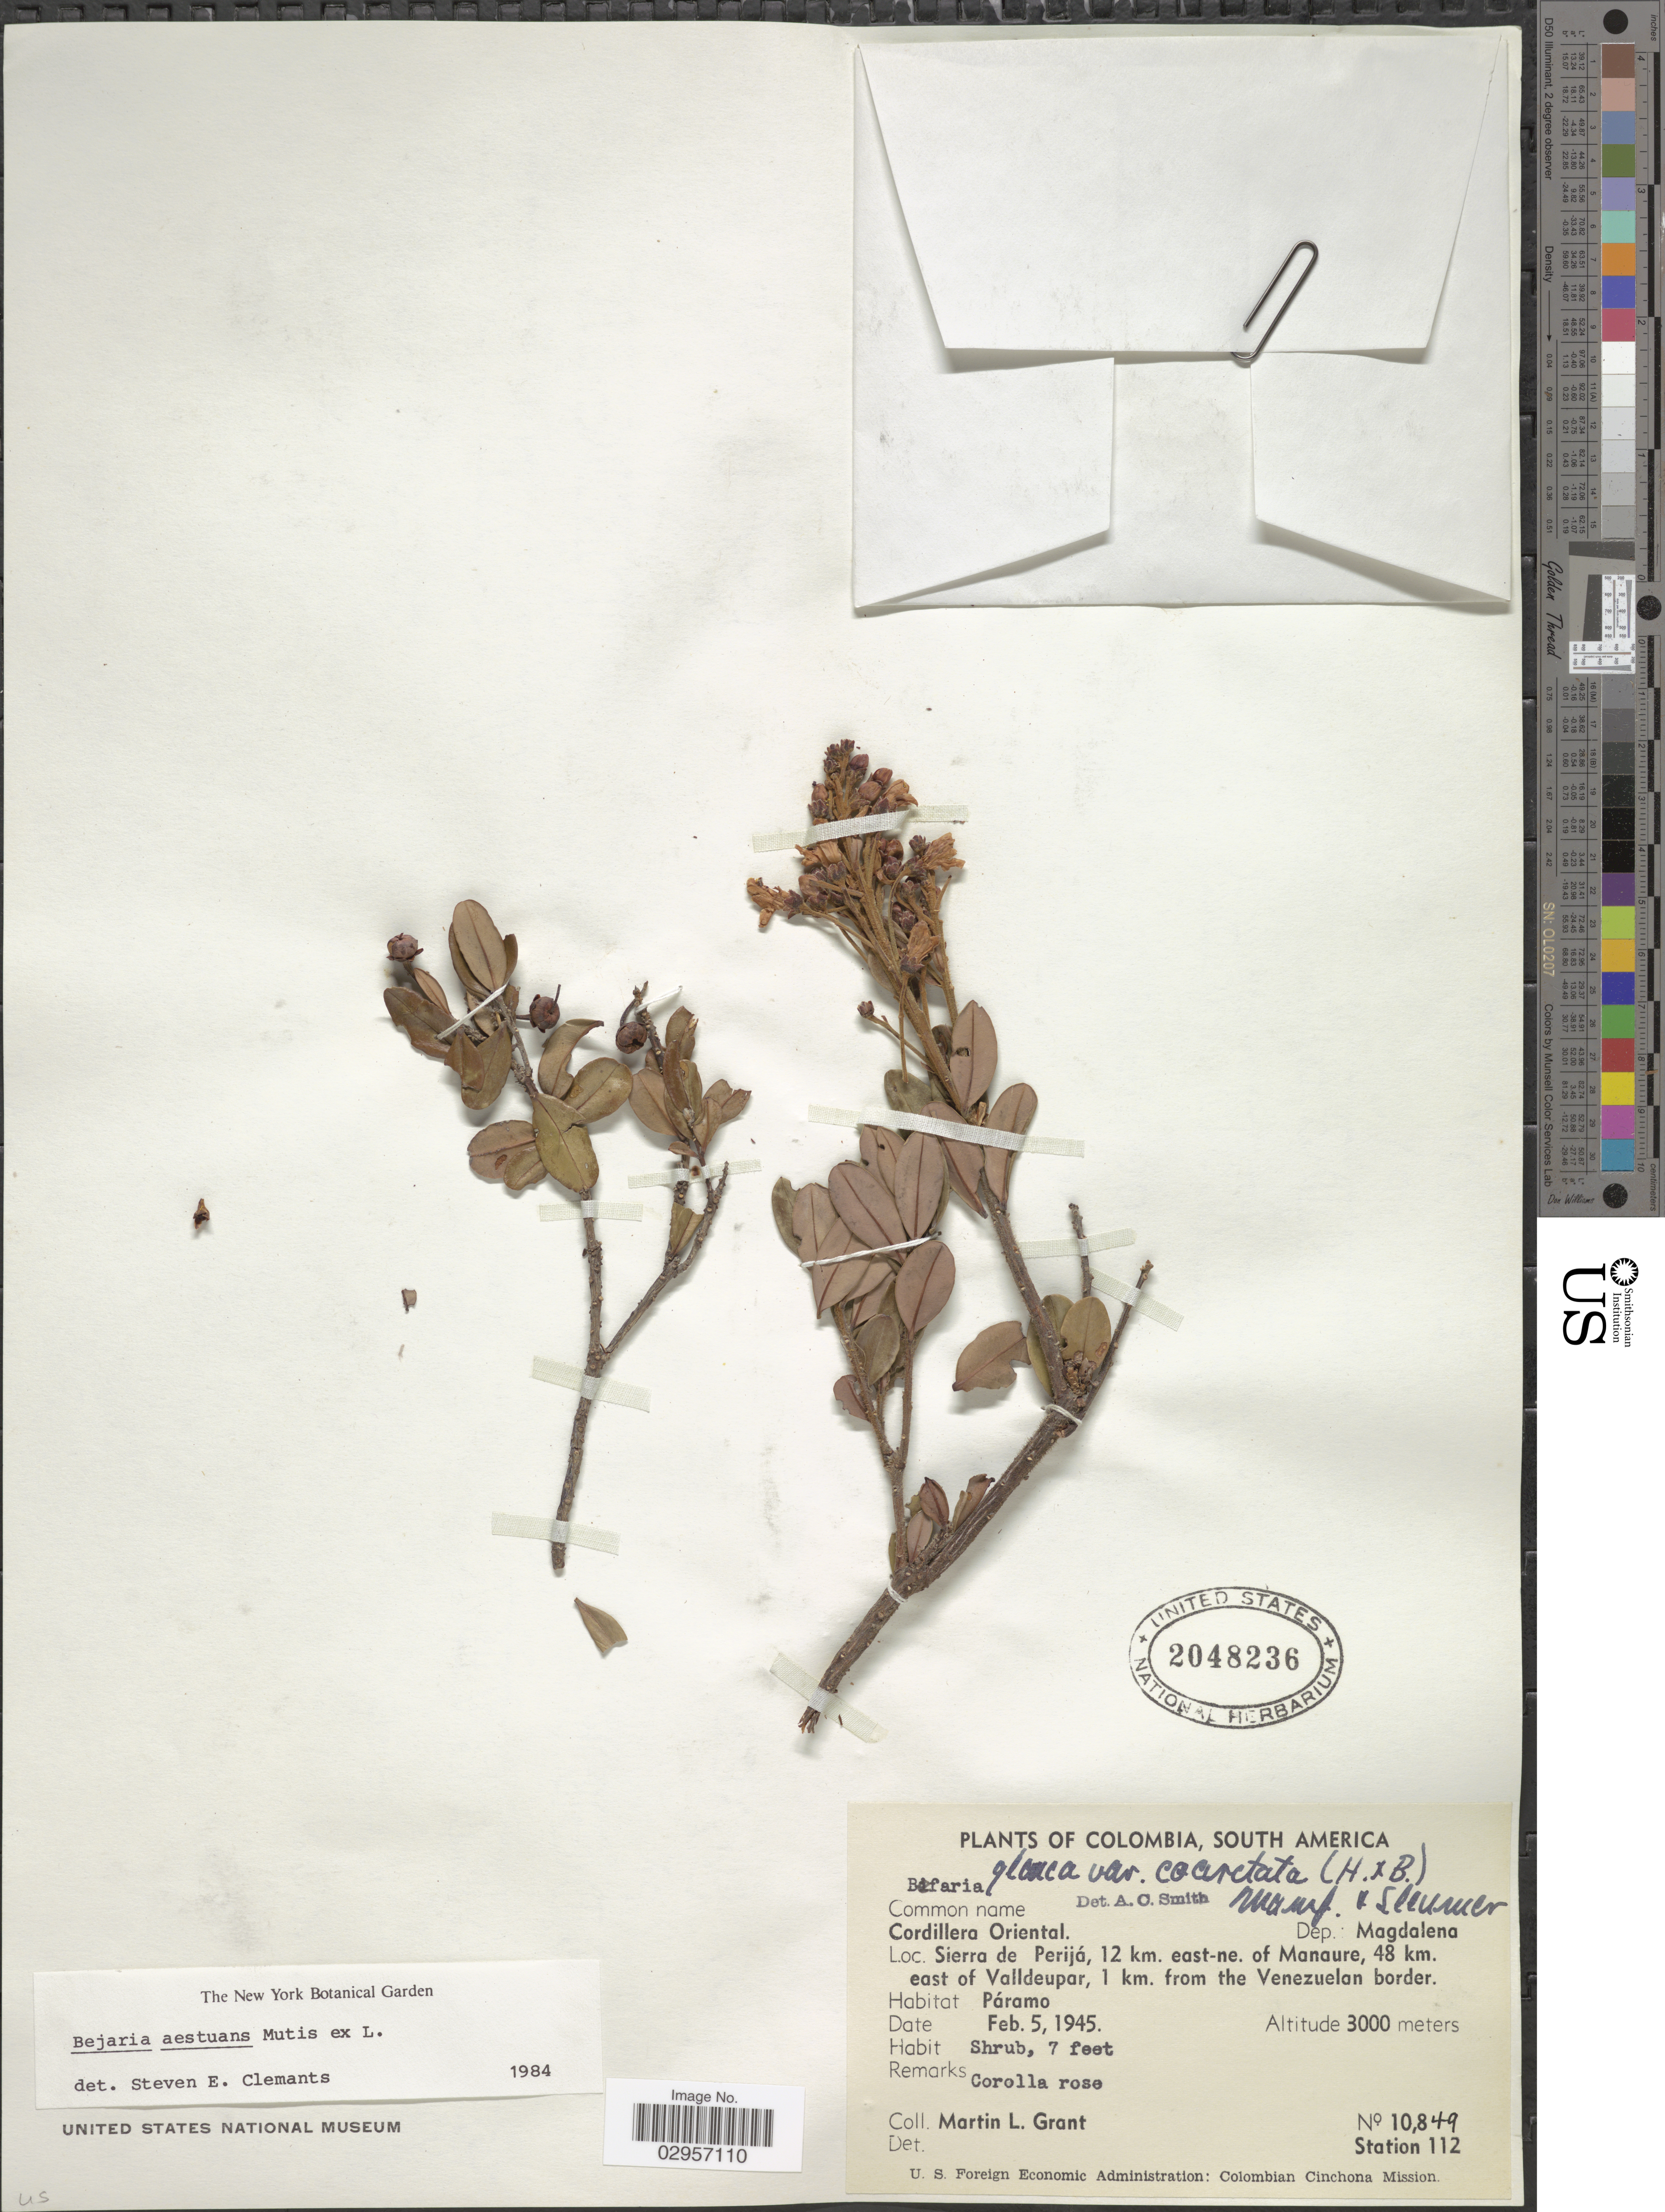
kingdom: Plantae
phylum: Tracheophyta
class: Magnoliopsida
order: Ericales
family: Ericaceae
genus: Befaria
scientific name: Befaria aestuans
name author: Mutis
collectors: M. L. Grant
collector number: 10849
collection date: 1945-02-05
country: Colombia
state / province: Magdalena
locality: Cordillera Oriental. Dep.: Magdalena. Sierra de Perijá, 12 km. east-ne. of Manaure, 48 km. east of Valldeupar, 1 km. from the Venezuelan border.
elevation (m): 3000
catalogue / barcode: US 2048236